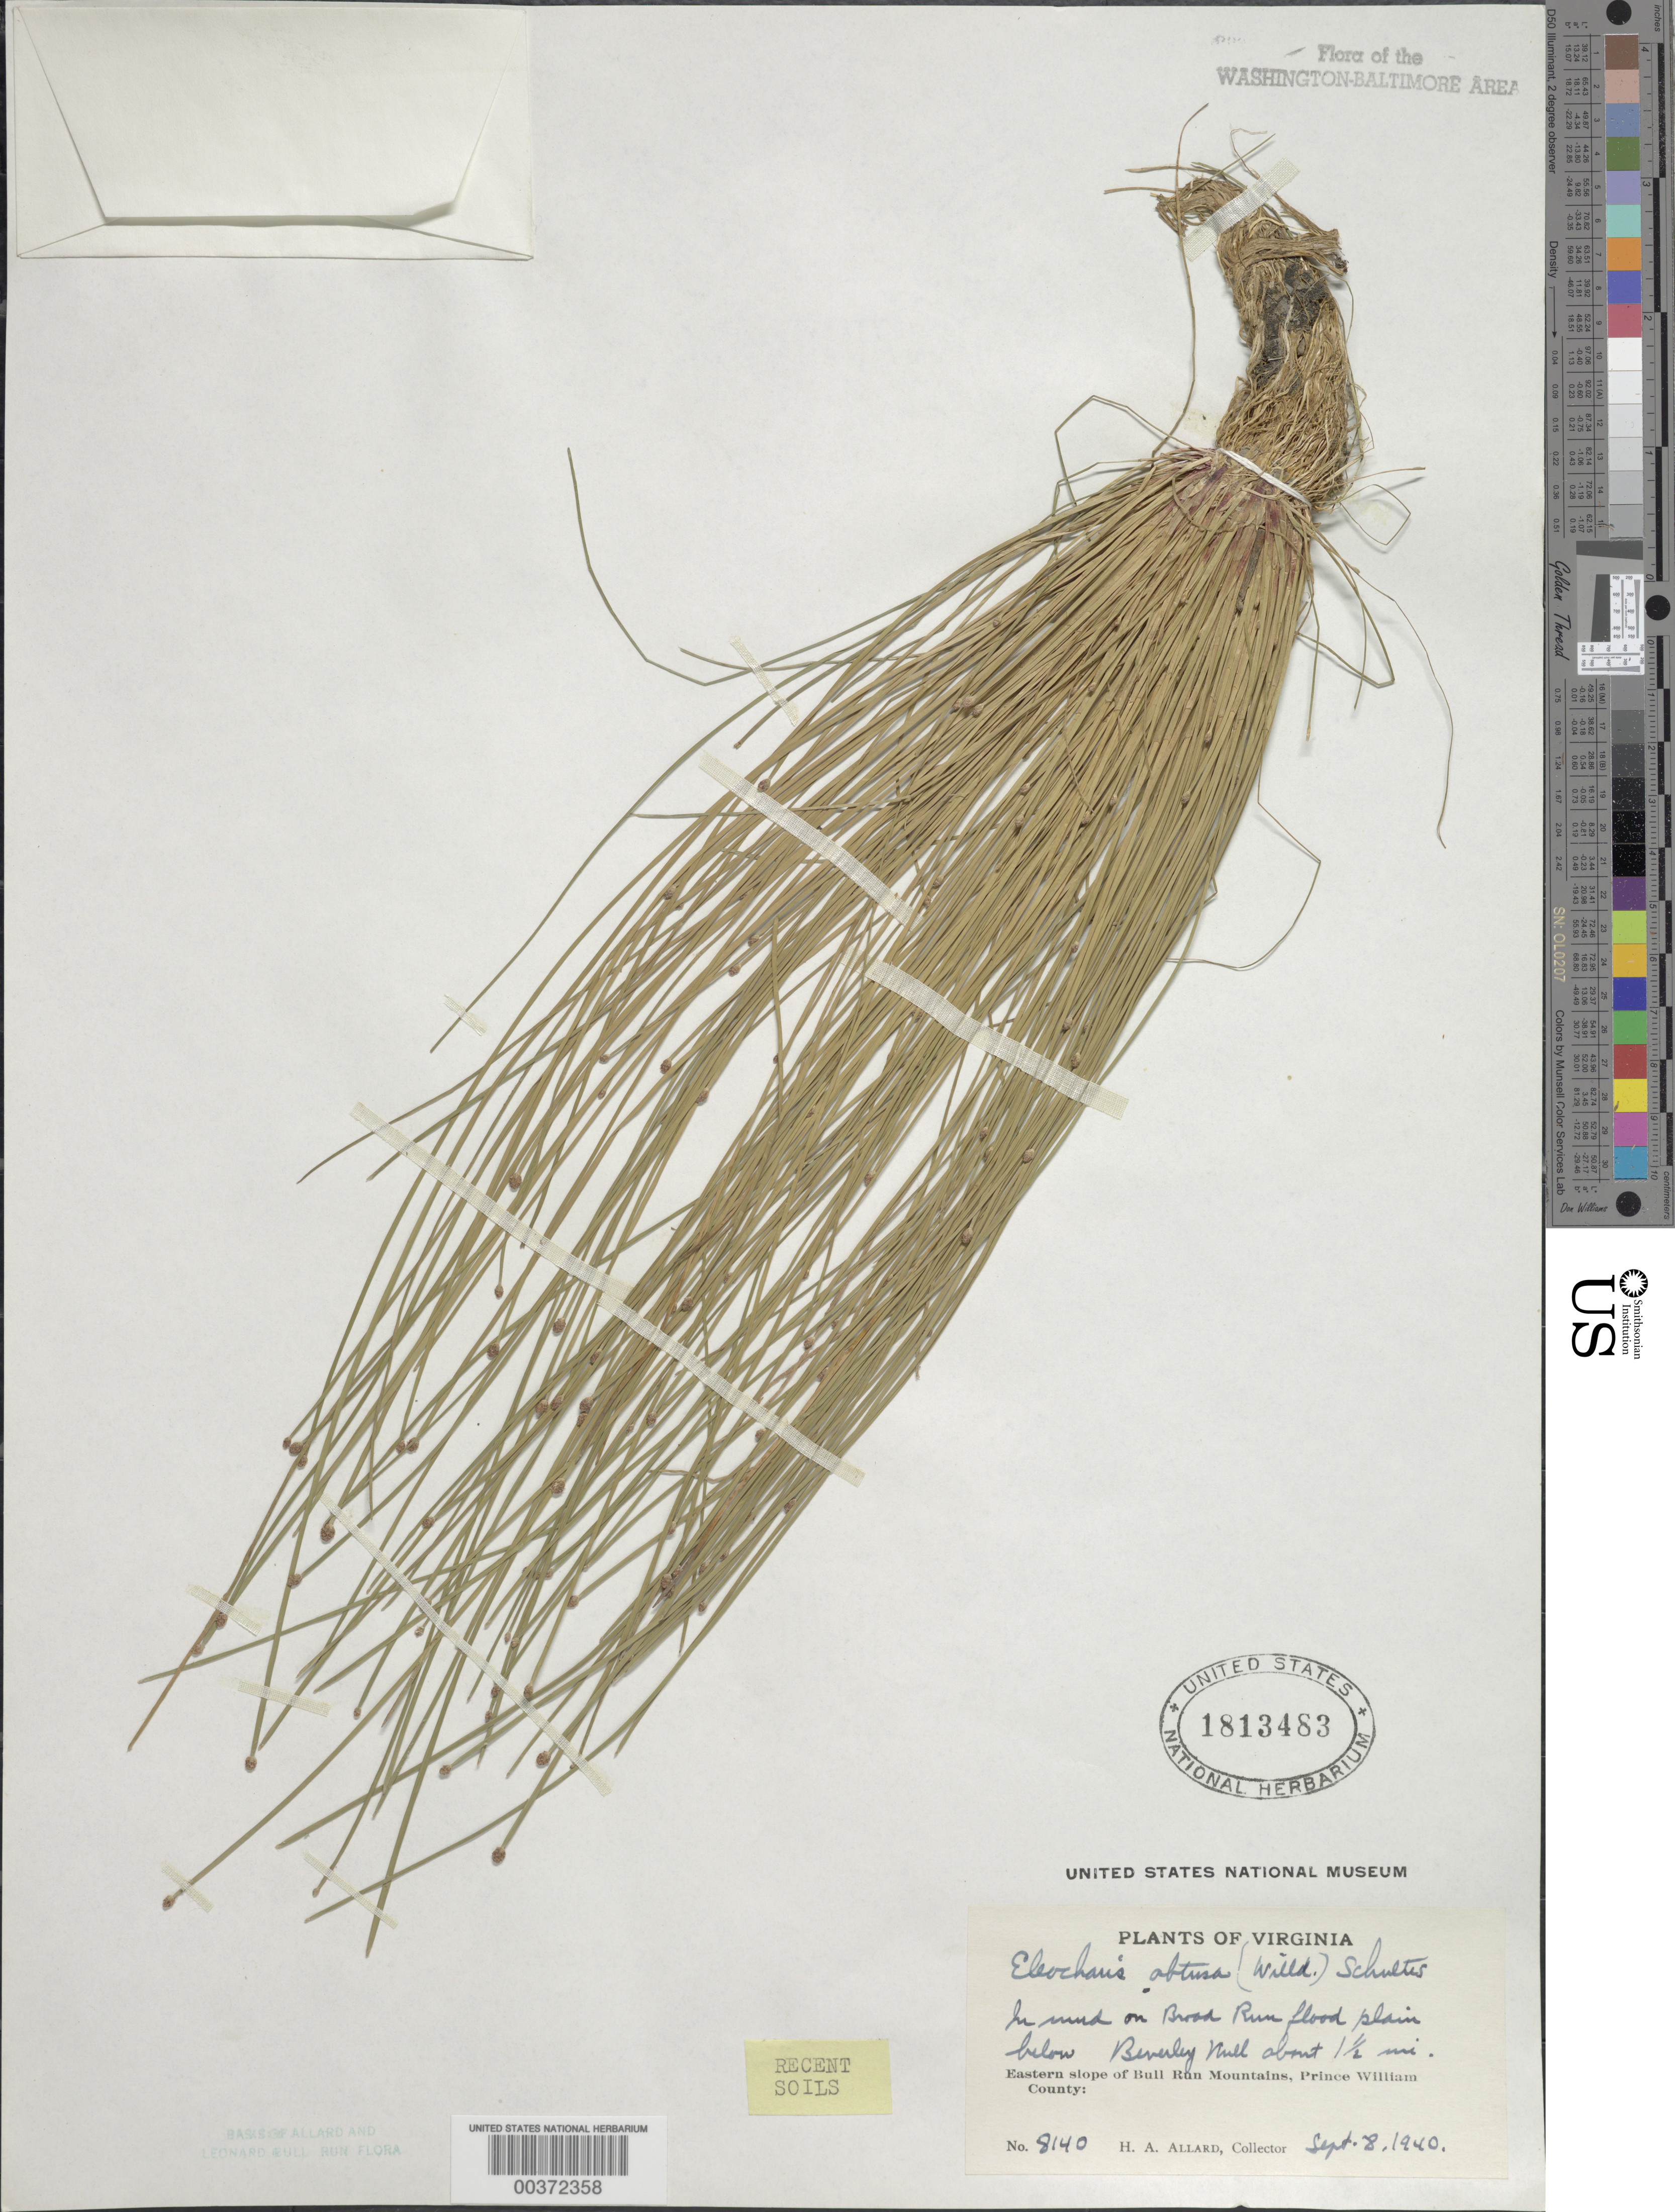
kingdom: Plantae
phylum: Tracheophyta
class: Liliopsida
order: Poales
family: Cyperaceae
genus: Eleocharis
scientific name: Eleocharis obtusa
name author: (Willd.) Schult.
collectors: H. A. Allard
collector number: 8140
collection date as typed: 08 Sep 1940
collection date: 1940-09-08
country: United States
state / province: Virginia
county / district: Prince William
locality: Broad Run below Beverley Mill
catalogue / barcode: US 1813483